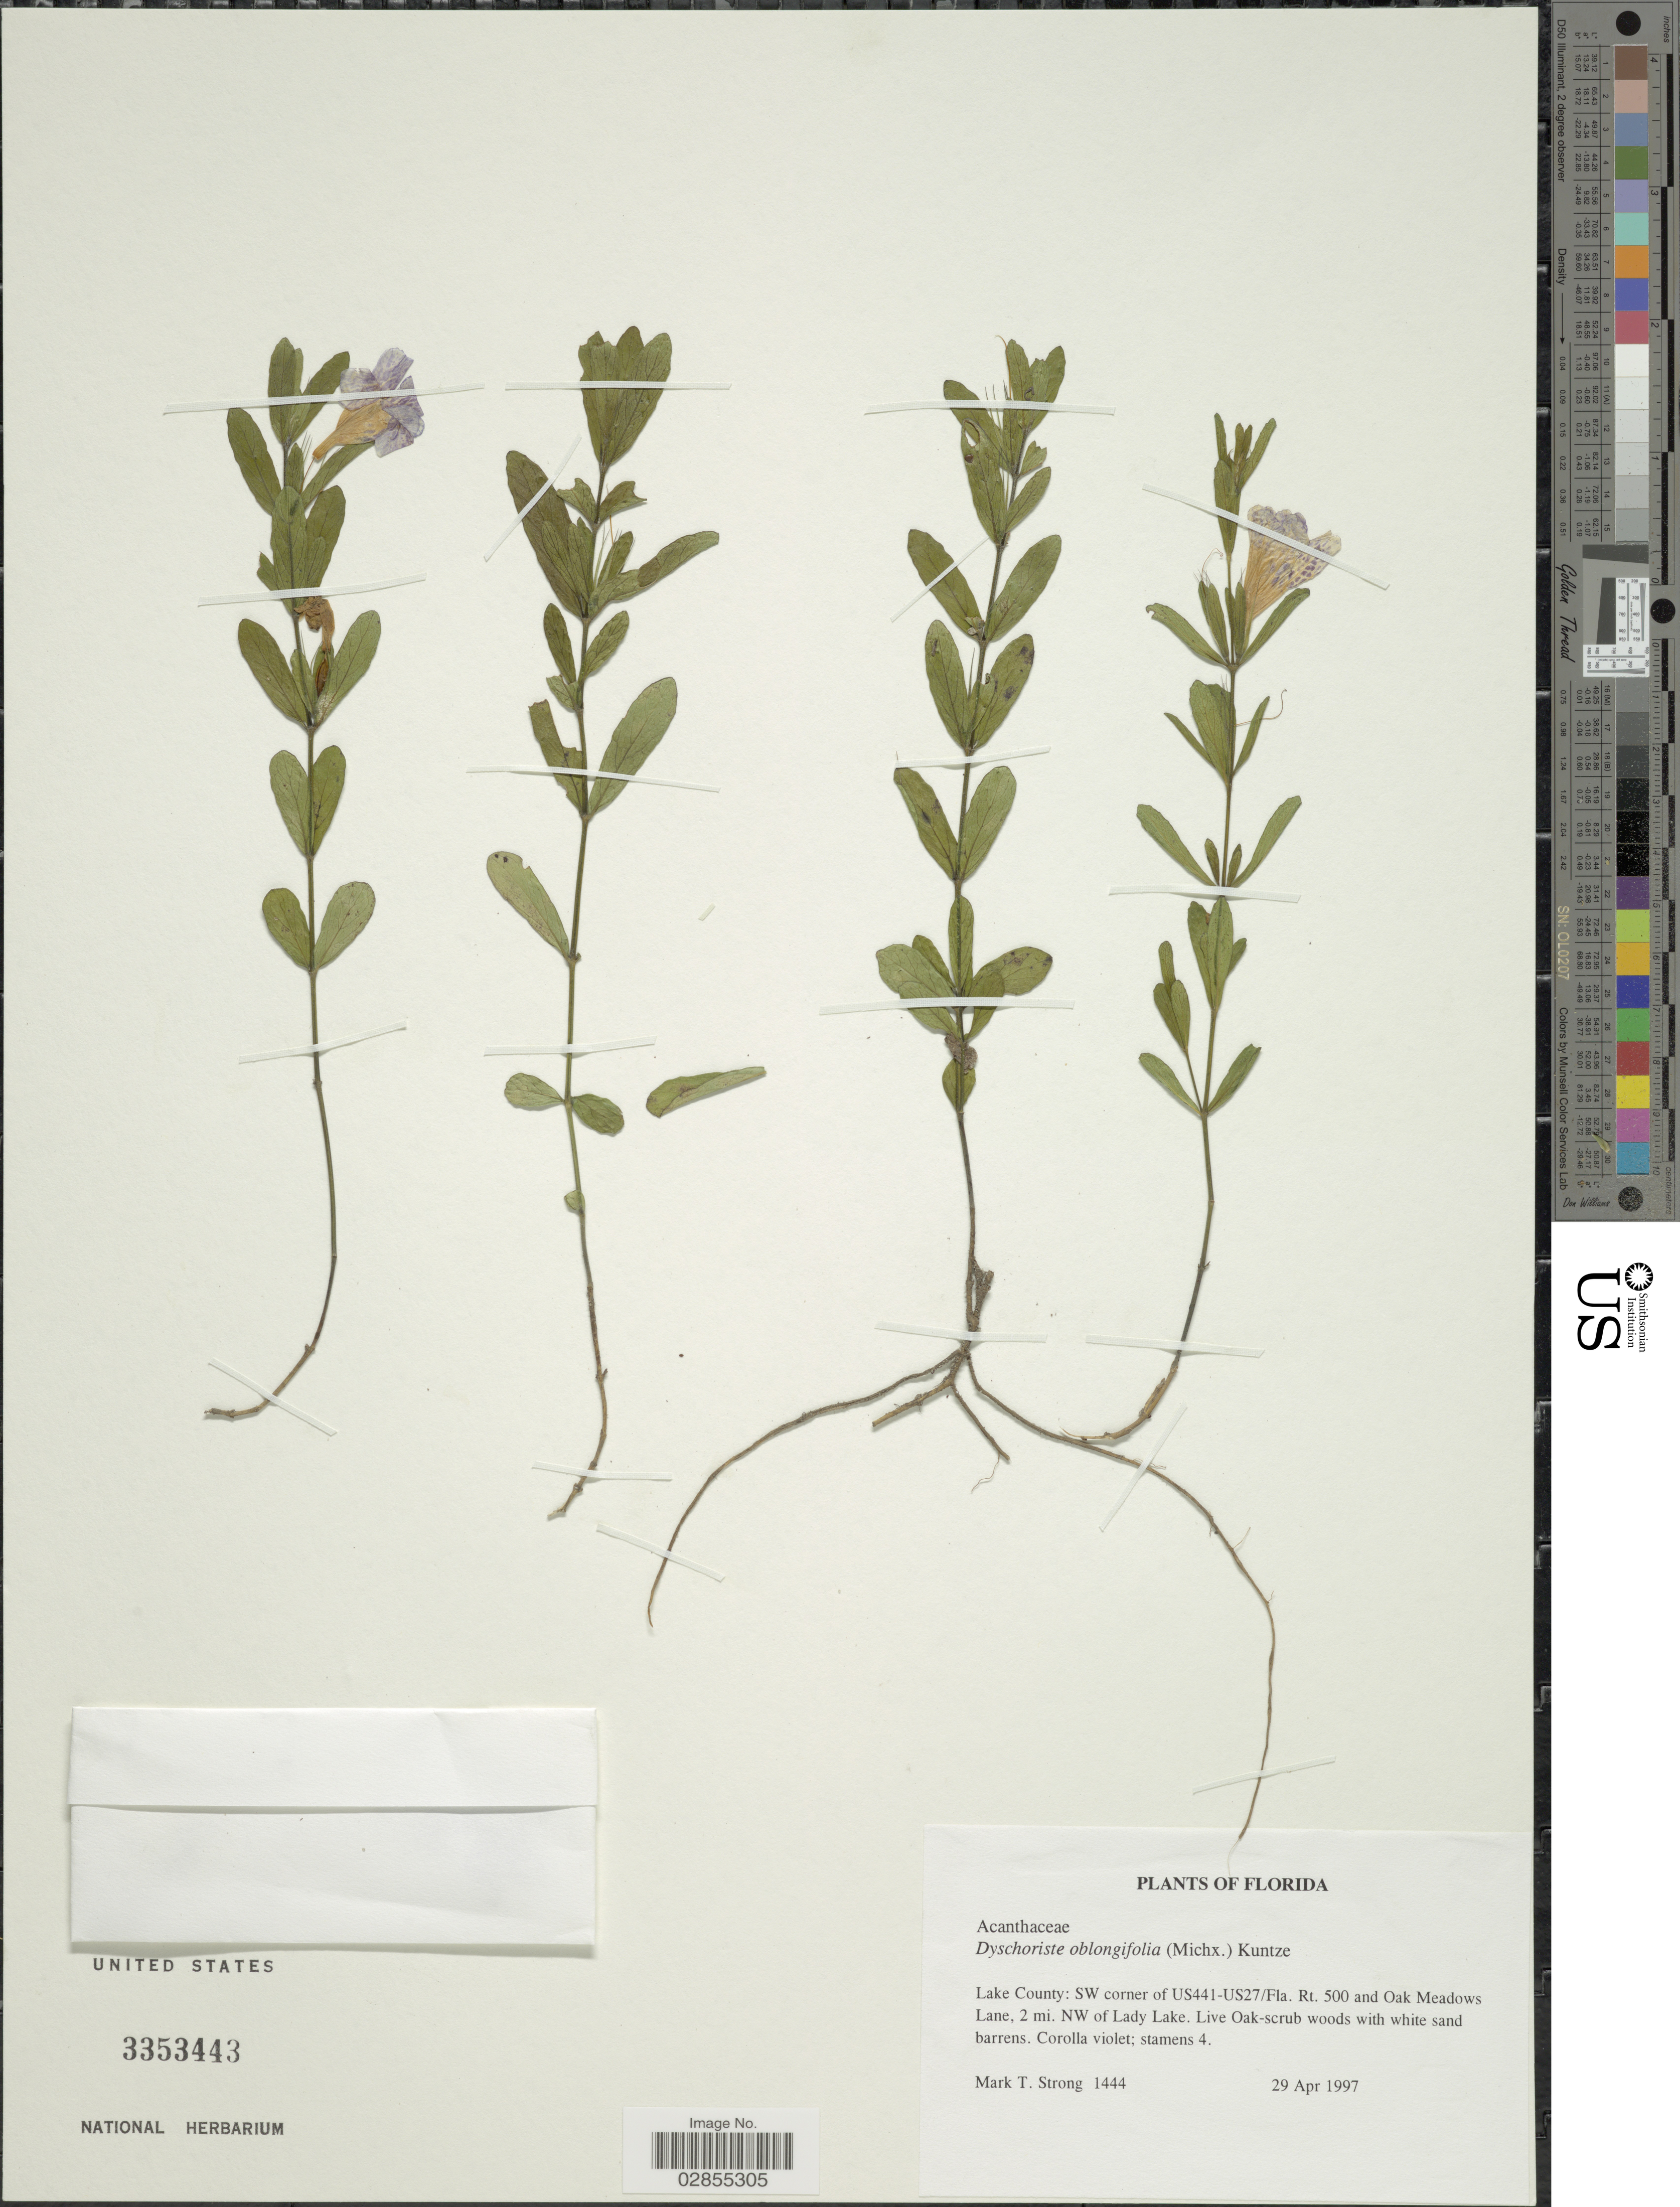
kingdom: Plantae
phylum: Tracheophyta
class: Magnoliopsida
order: Lamiales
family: Acanthaceae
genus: Dyschoriste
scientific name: Dyschoriste oblongifolia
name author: (Michx.) Kuntze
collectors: M. T. Strong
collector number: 1444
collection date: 1997-04-29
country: United States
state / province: Florida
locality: Lake County: SW corner of US441-US27/Fla. Rt. 500 and Oak Meadows Lane, 2 mi. NW of Lady Lake.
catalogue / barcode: US 3353443